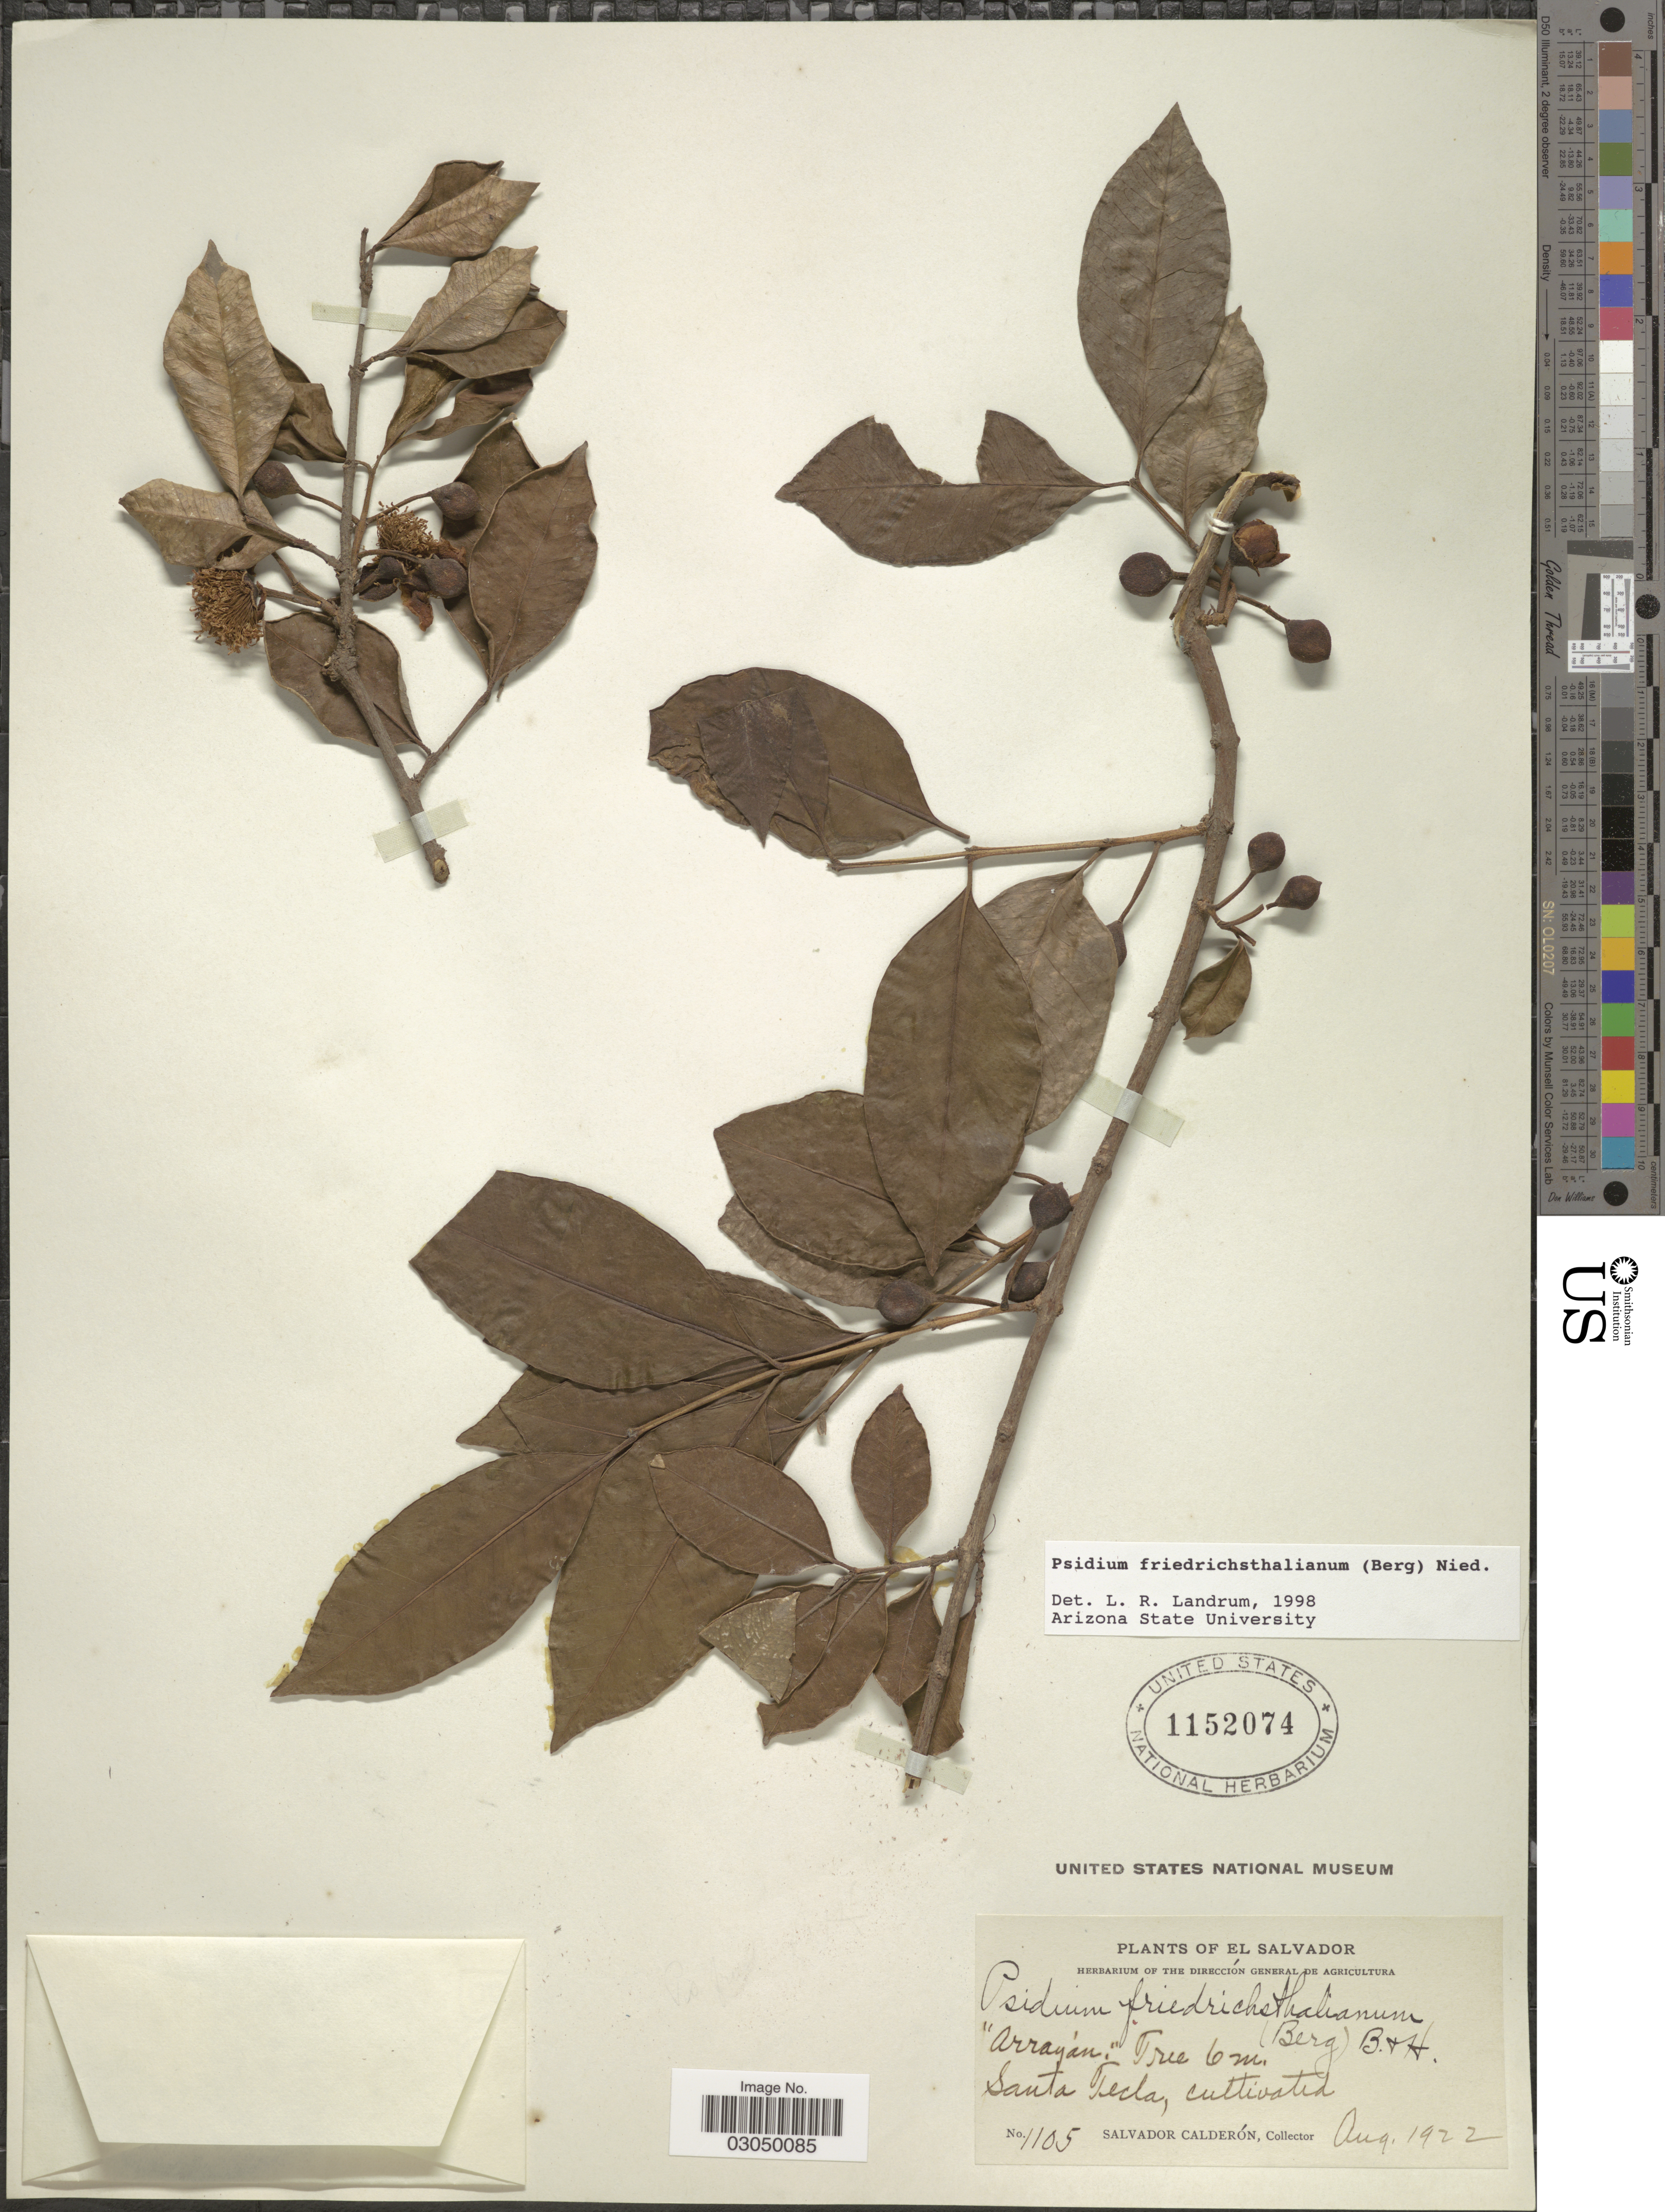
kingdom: Plantae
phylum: Tracheophyta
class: Magnoliopsida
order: Myrtales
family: Myrtaceae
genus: Psidium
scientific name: Psidium friedrichsthalianum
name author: (O. Berg) Nied.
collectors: S. Calderón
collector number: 1105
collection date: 1922-08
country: El Salvador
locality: Santa Tecla.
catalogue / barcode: US 1152074